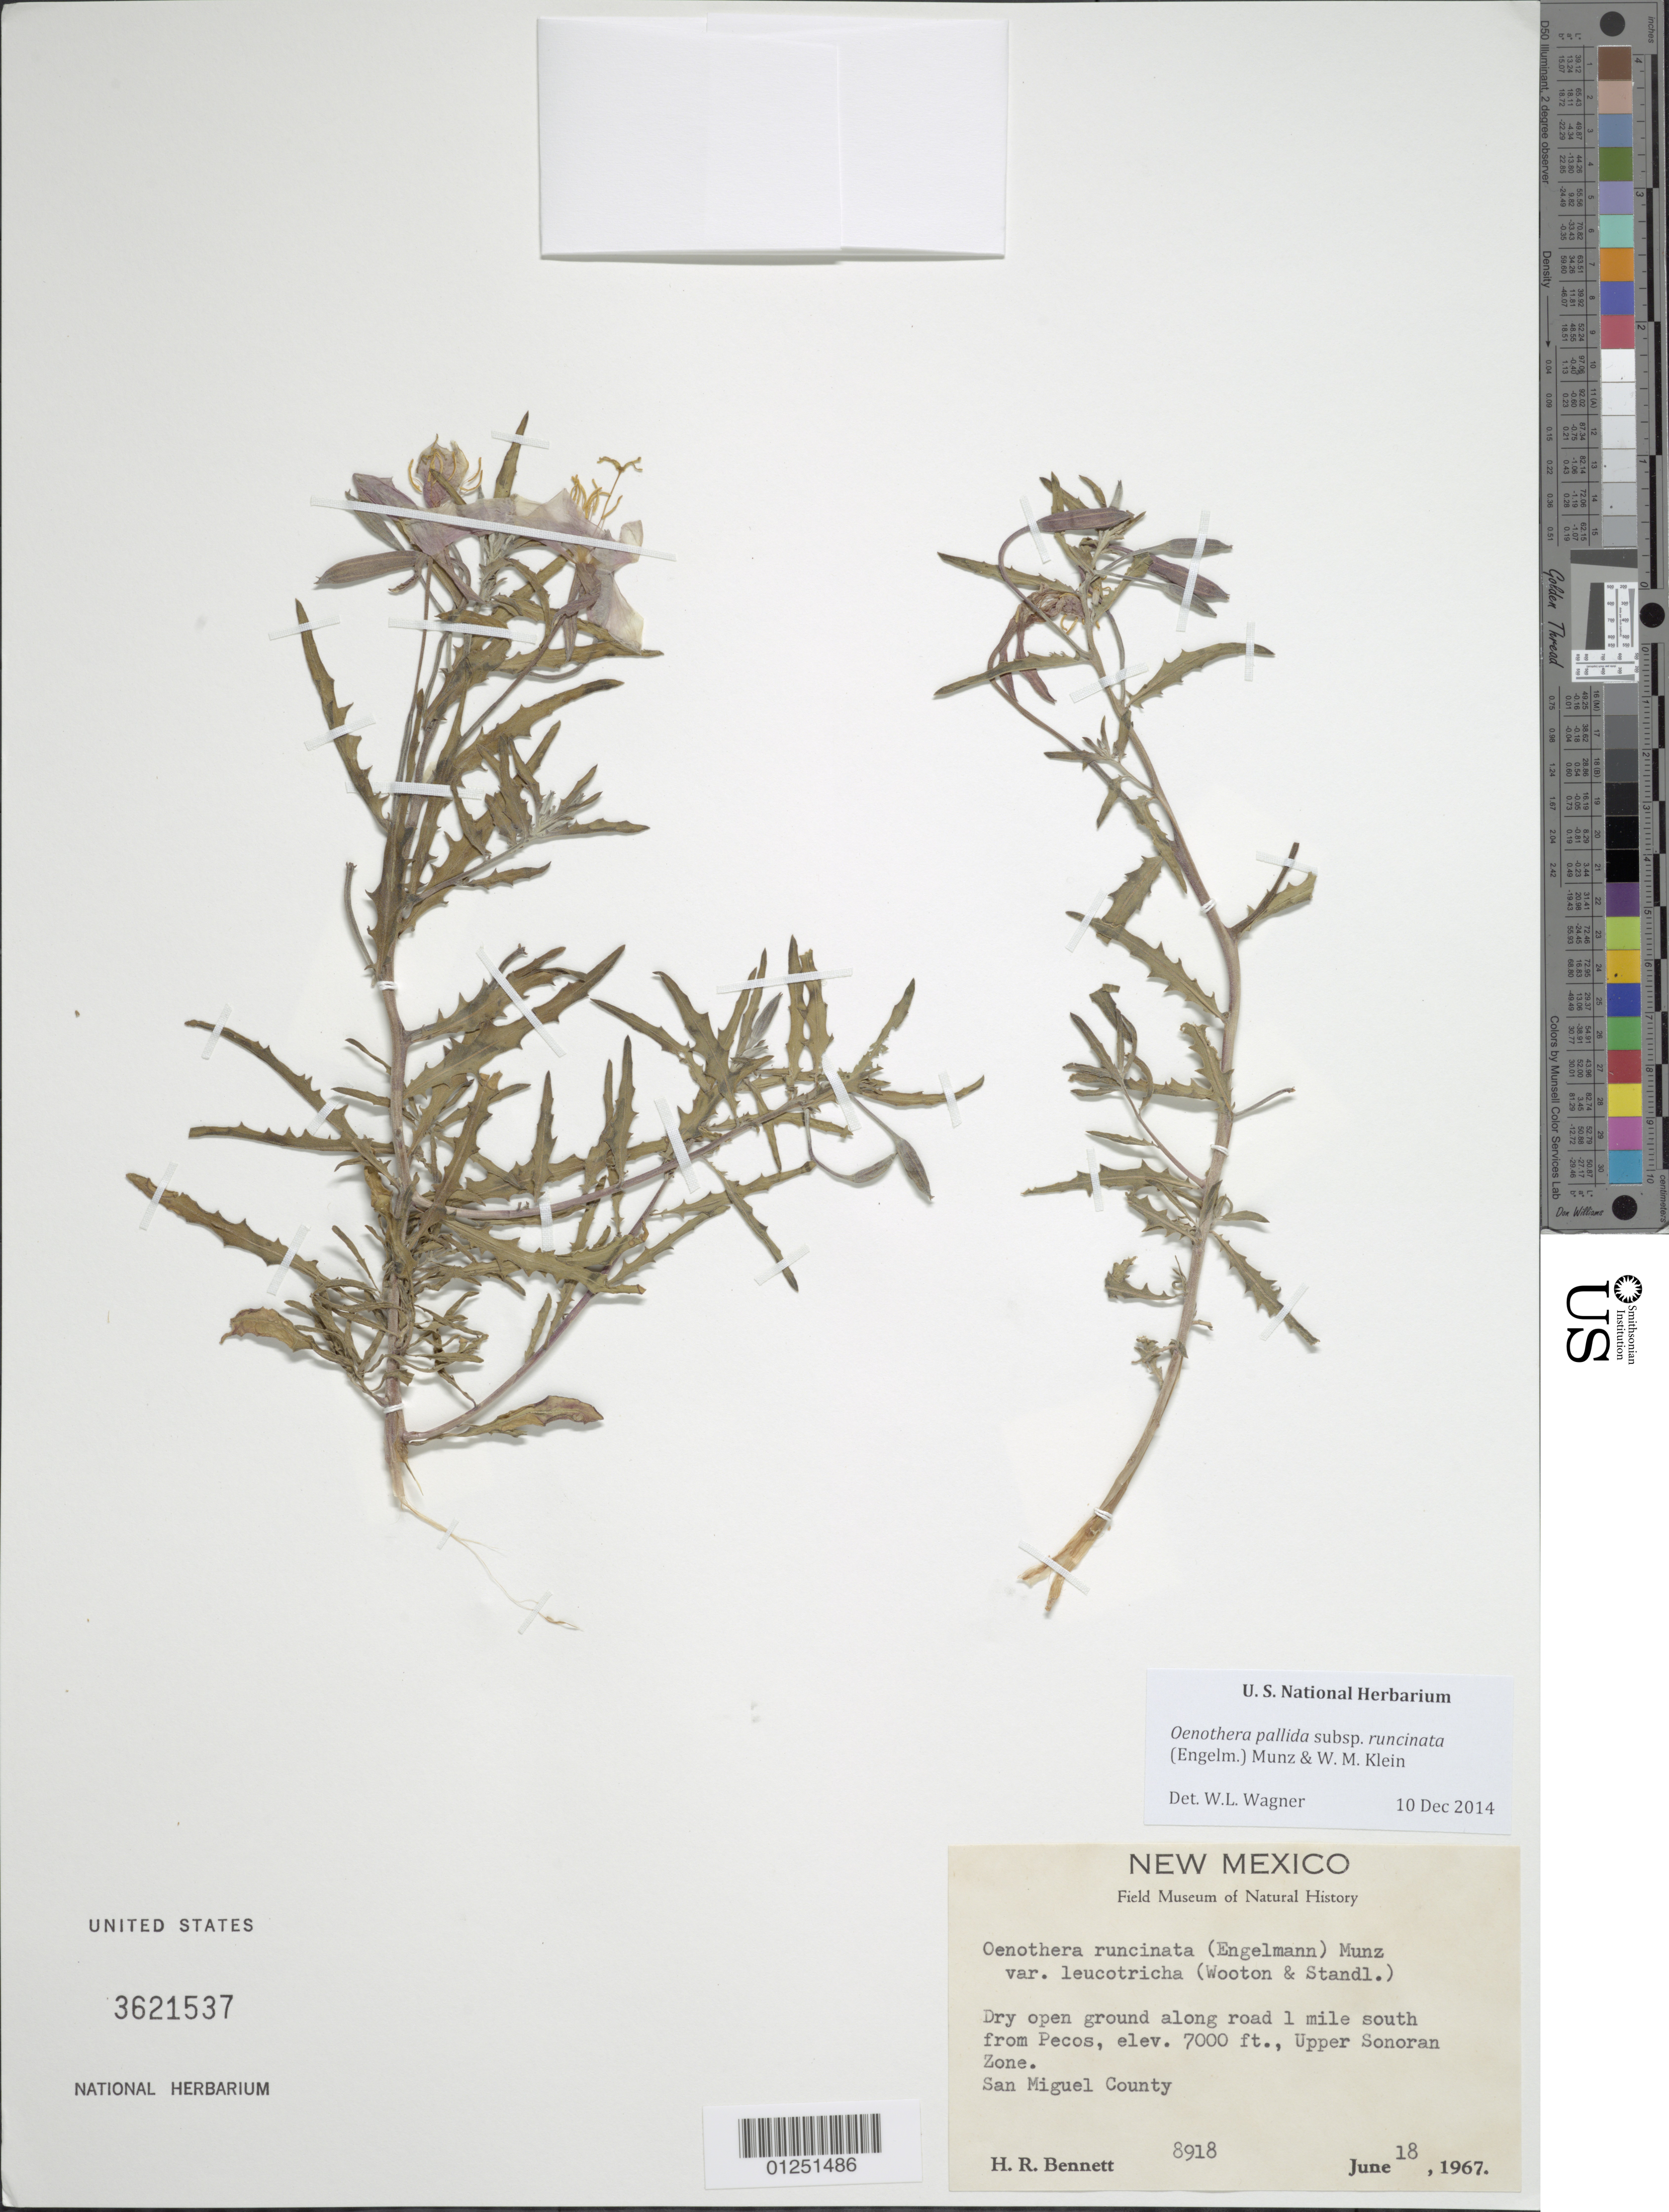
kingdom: Plantae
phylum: Tracheophyta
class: Magnoliopsida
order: Myrtales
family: Onagraceae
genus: Oenothera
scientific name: Oenothera pallida subsp. runcinata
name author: (Engelm.) Munz & W.M. Klein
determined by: Wagner, W. L., (BOT), Smithsonian Institution - National Museum of Natural History (UNITED STATES)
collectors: H. R. Bennett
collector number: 8918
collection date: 1967-06-18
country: United States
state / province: New Mexico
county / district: San Miguel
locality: Along road 1 mile south from Pecos, upper Sonoran Zone.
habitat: Dry open ground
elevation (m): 2134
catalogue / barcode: US 3621537